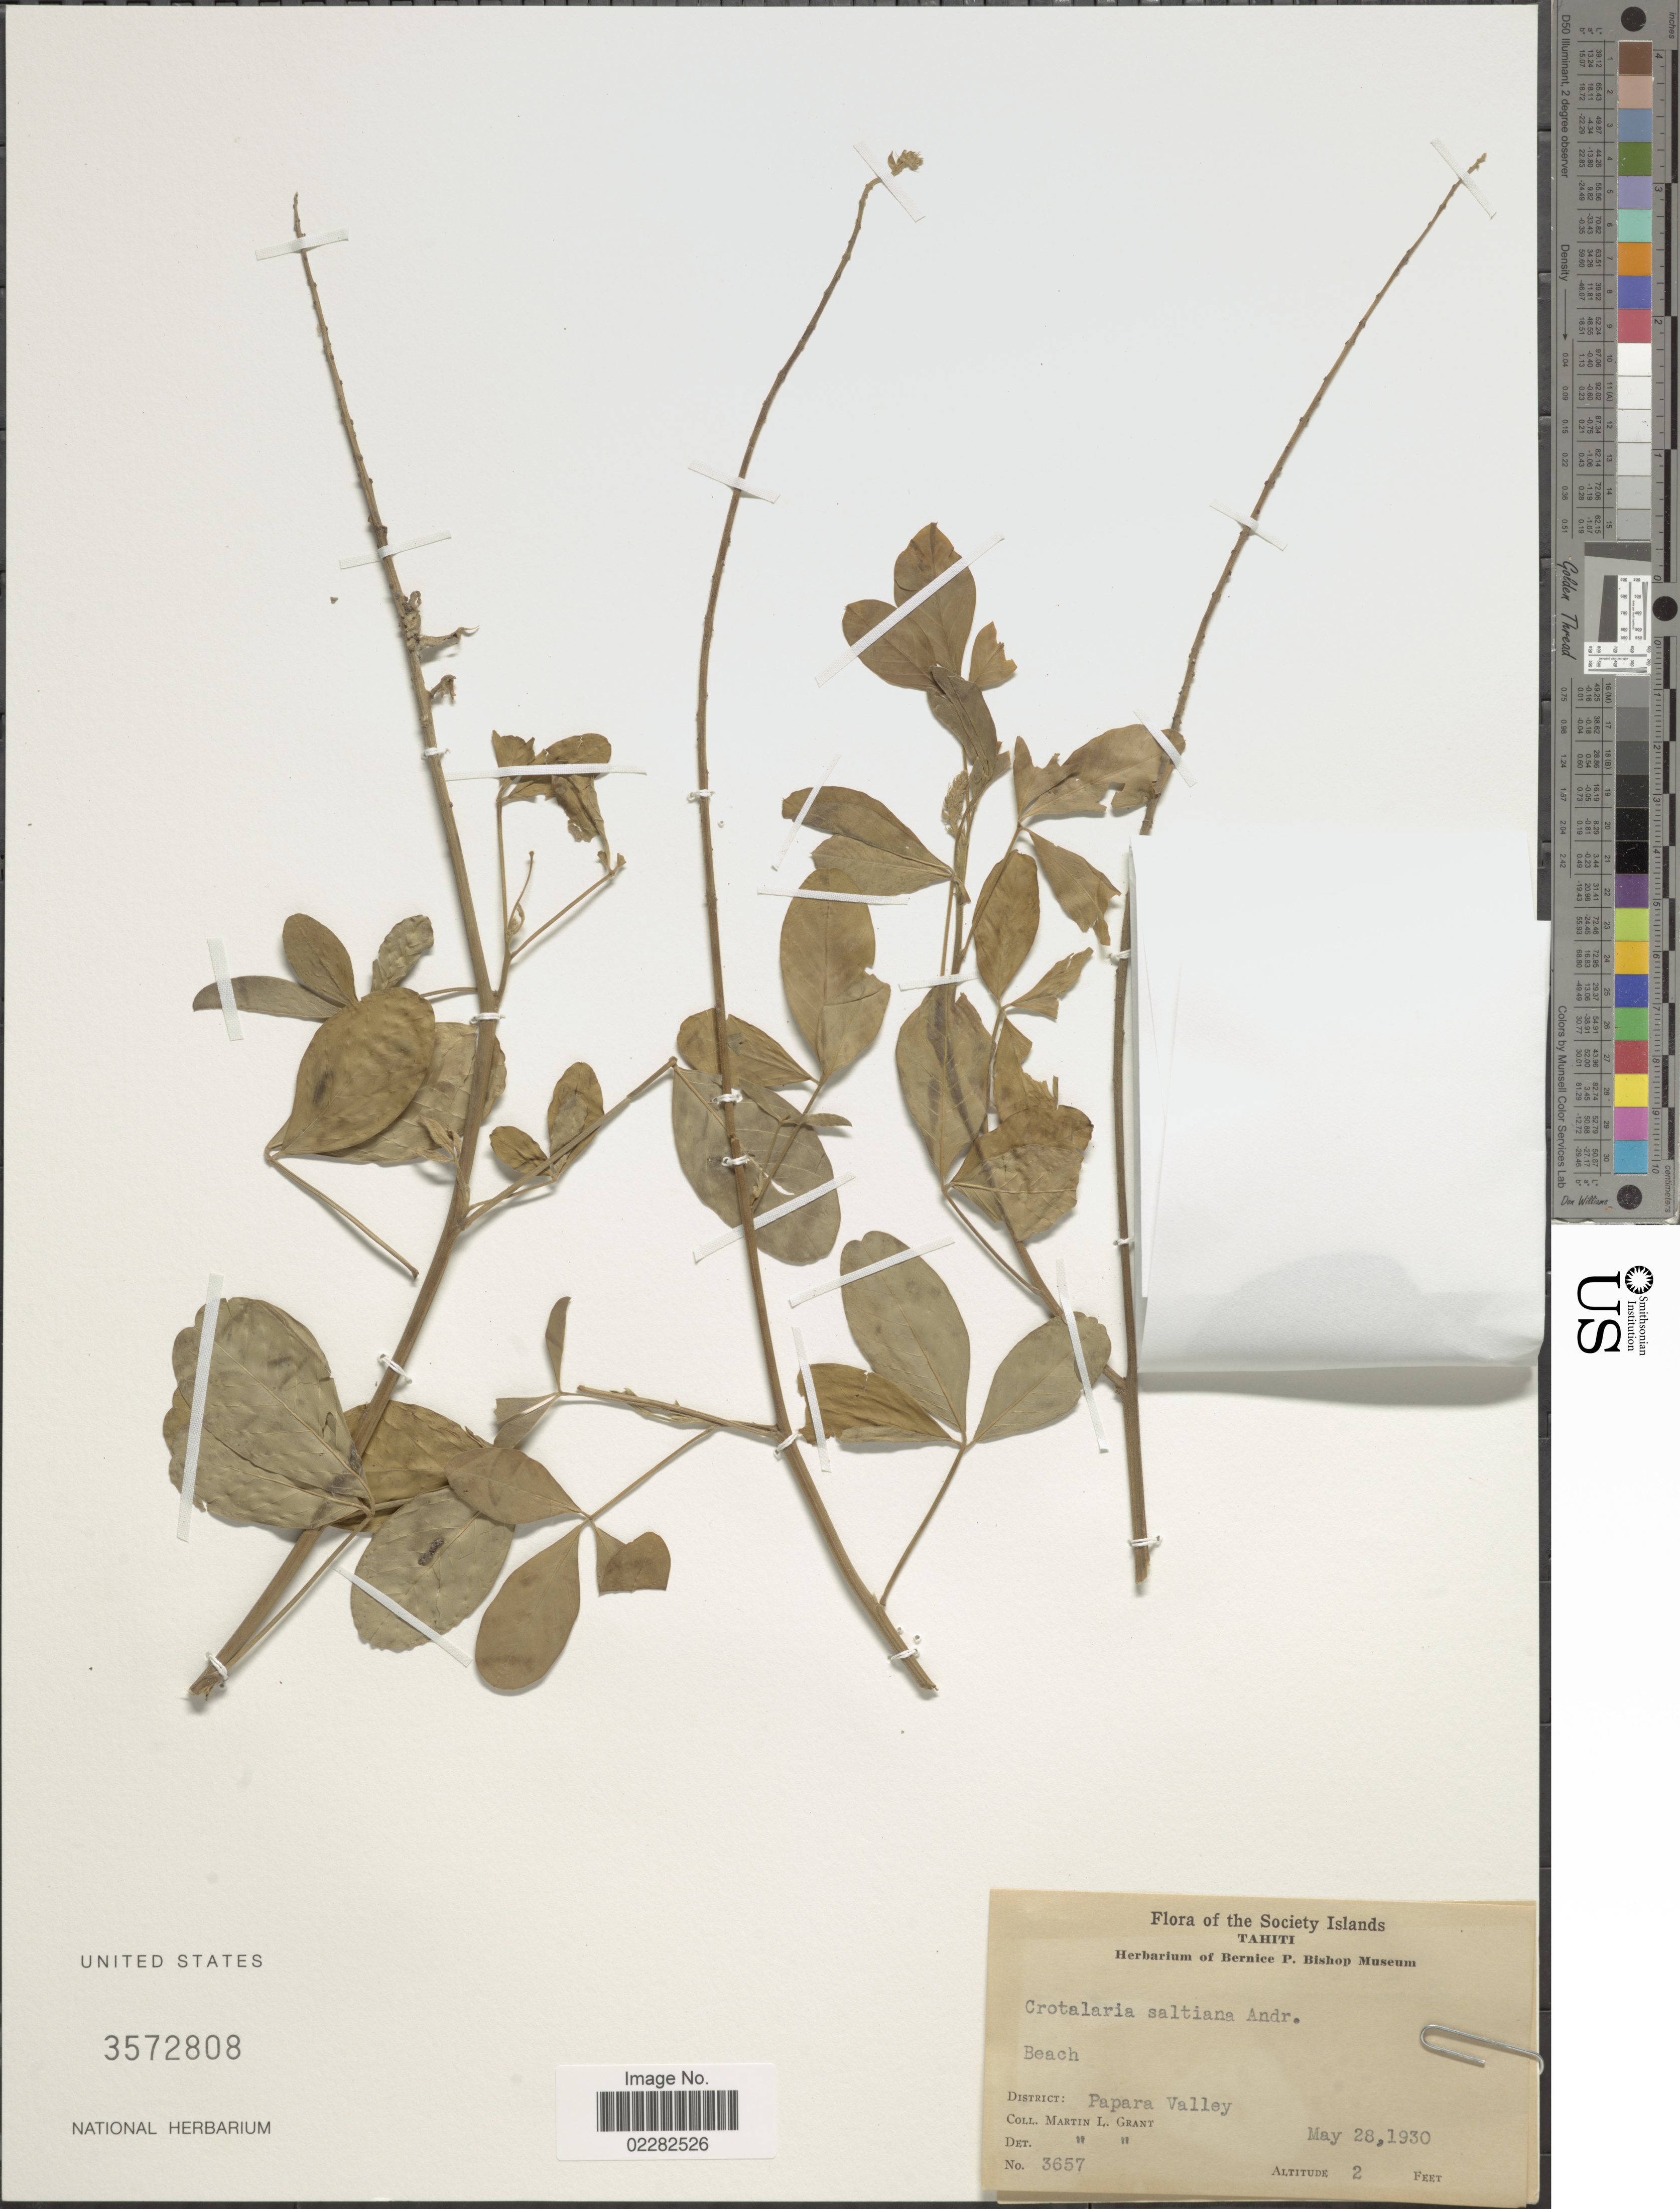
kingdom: Plantae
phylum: Tracheophyta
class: Magnoliopsida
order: Fabales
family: Fabaceae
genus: Crotalaria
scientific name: Crotalaria pallida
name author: Aiton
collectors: M. L. Grant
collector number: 3657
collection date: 1930-05-28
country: French Polynesia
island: Tahiti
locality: Society Islands, Tahiti, beach, Papara Valley.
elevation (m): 1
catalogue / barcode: US 3572808